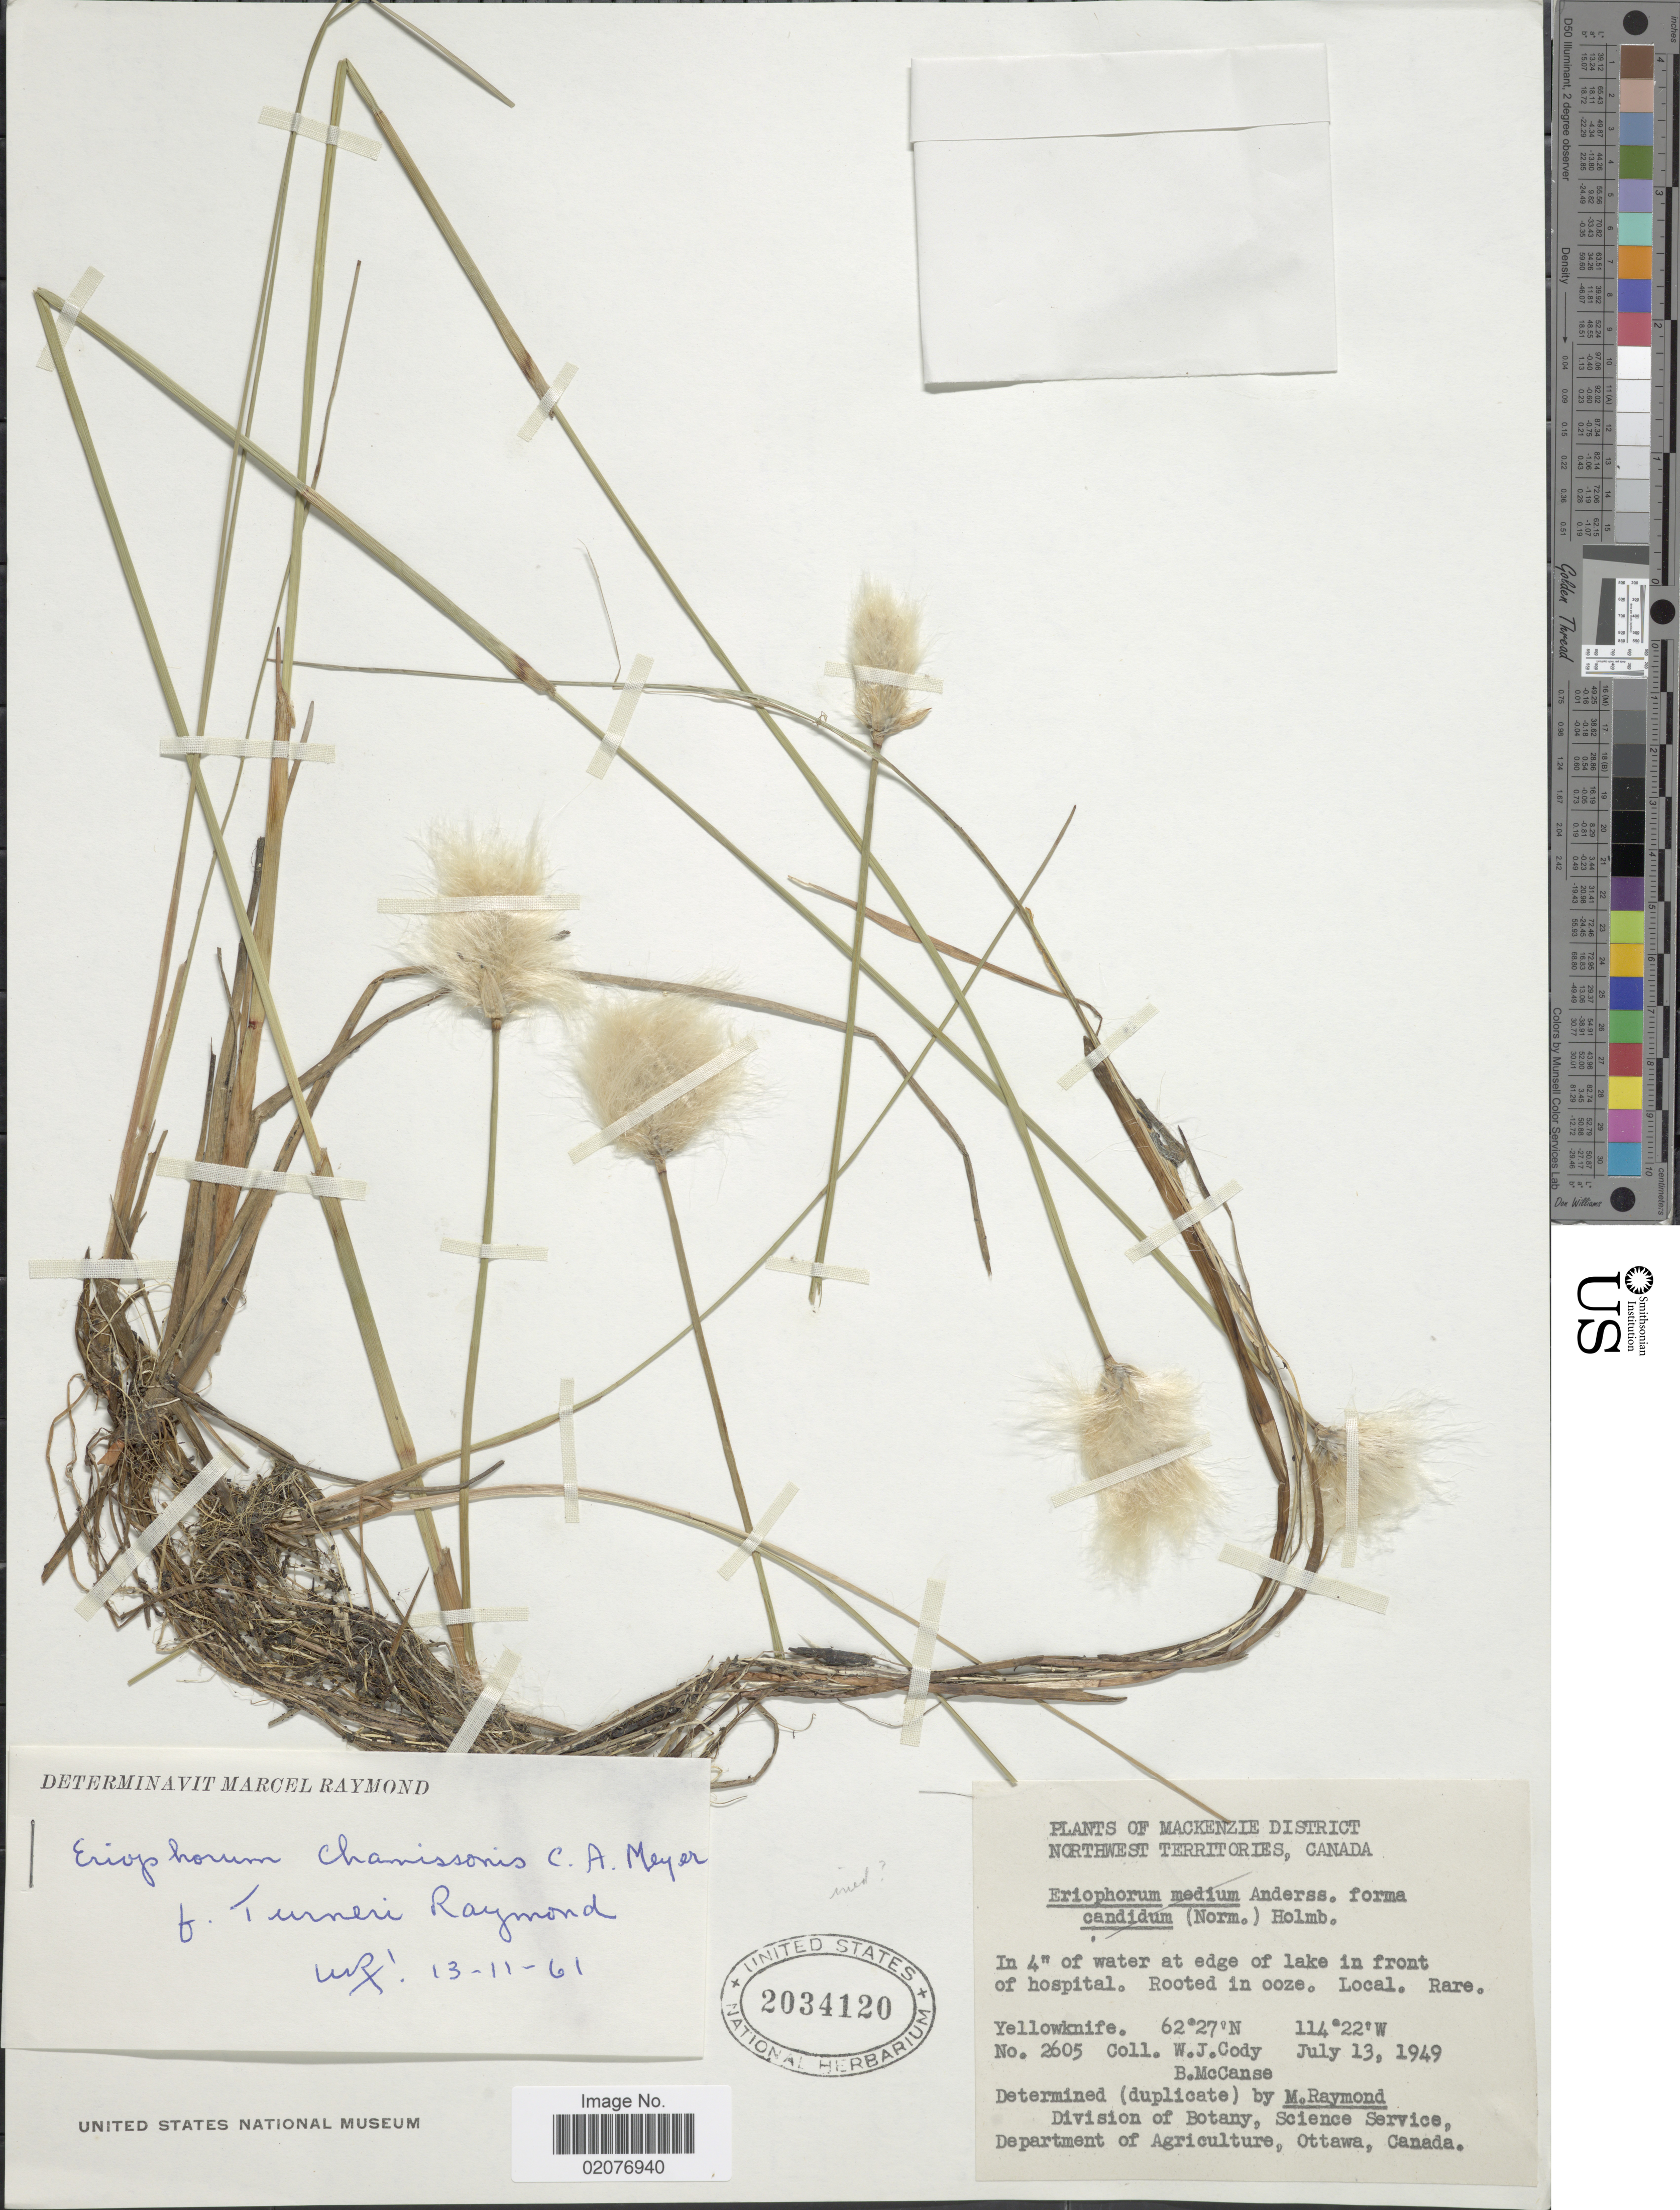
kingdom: Plantae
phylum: Tracheophyta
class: Liliopsida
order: Poales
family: Cyperaceae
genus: Eriophorum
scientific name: Eriophorum chamissonis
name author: C.A. Mey.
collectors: W. Cody & J. McCanse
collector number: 2605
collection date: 1949-07-13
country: Canada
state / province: Northwest Territories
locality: Mackenzie District, In 4' of water at edge of lake in front of hospital. Yellowknife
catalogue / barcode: US 2034120